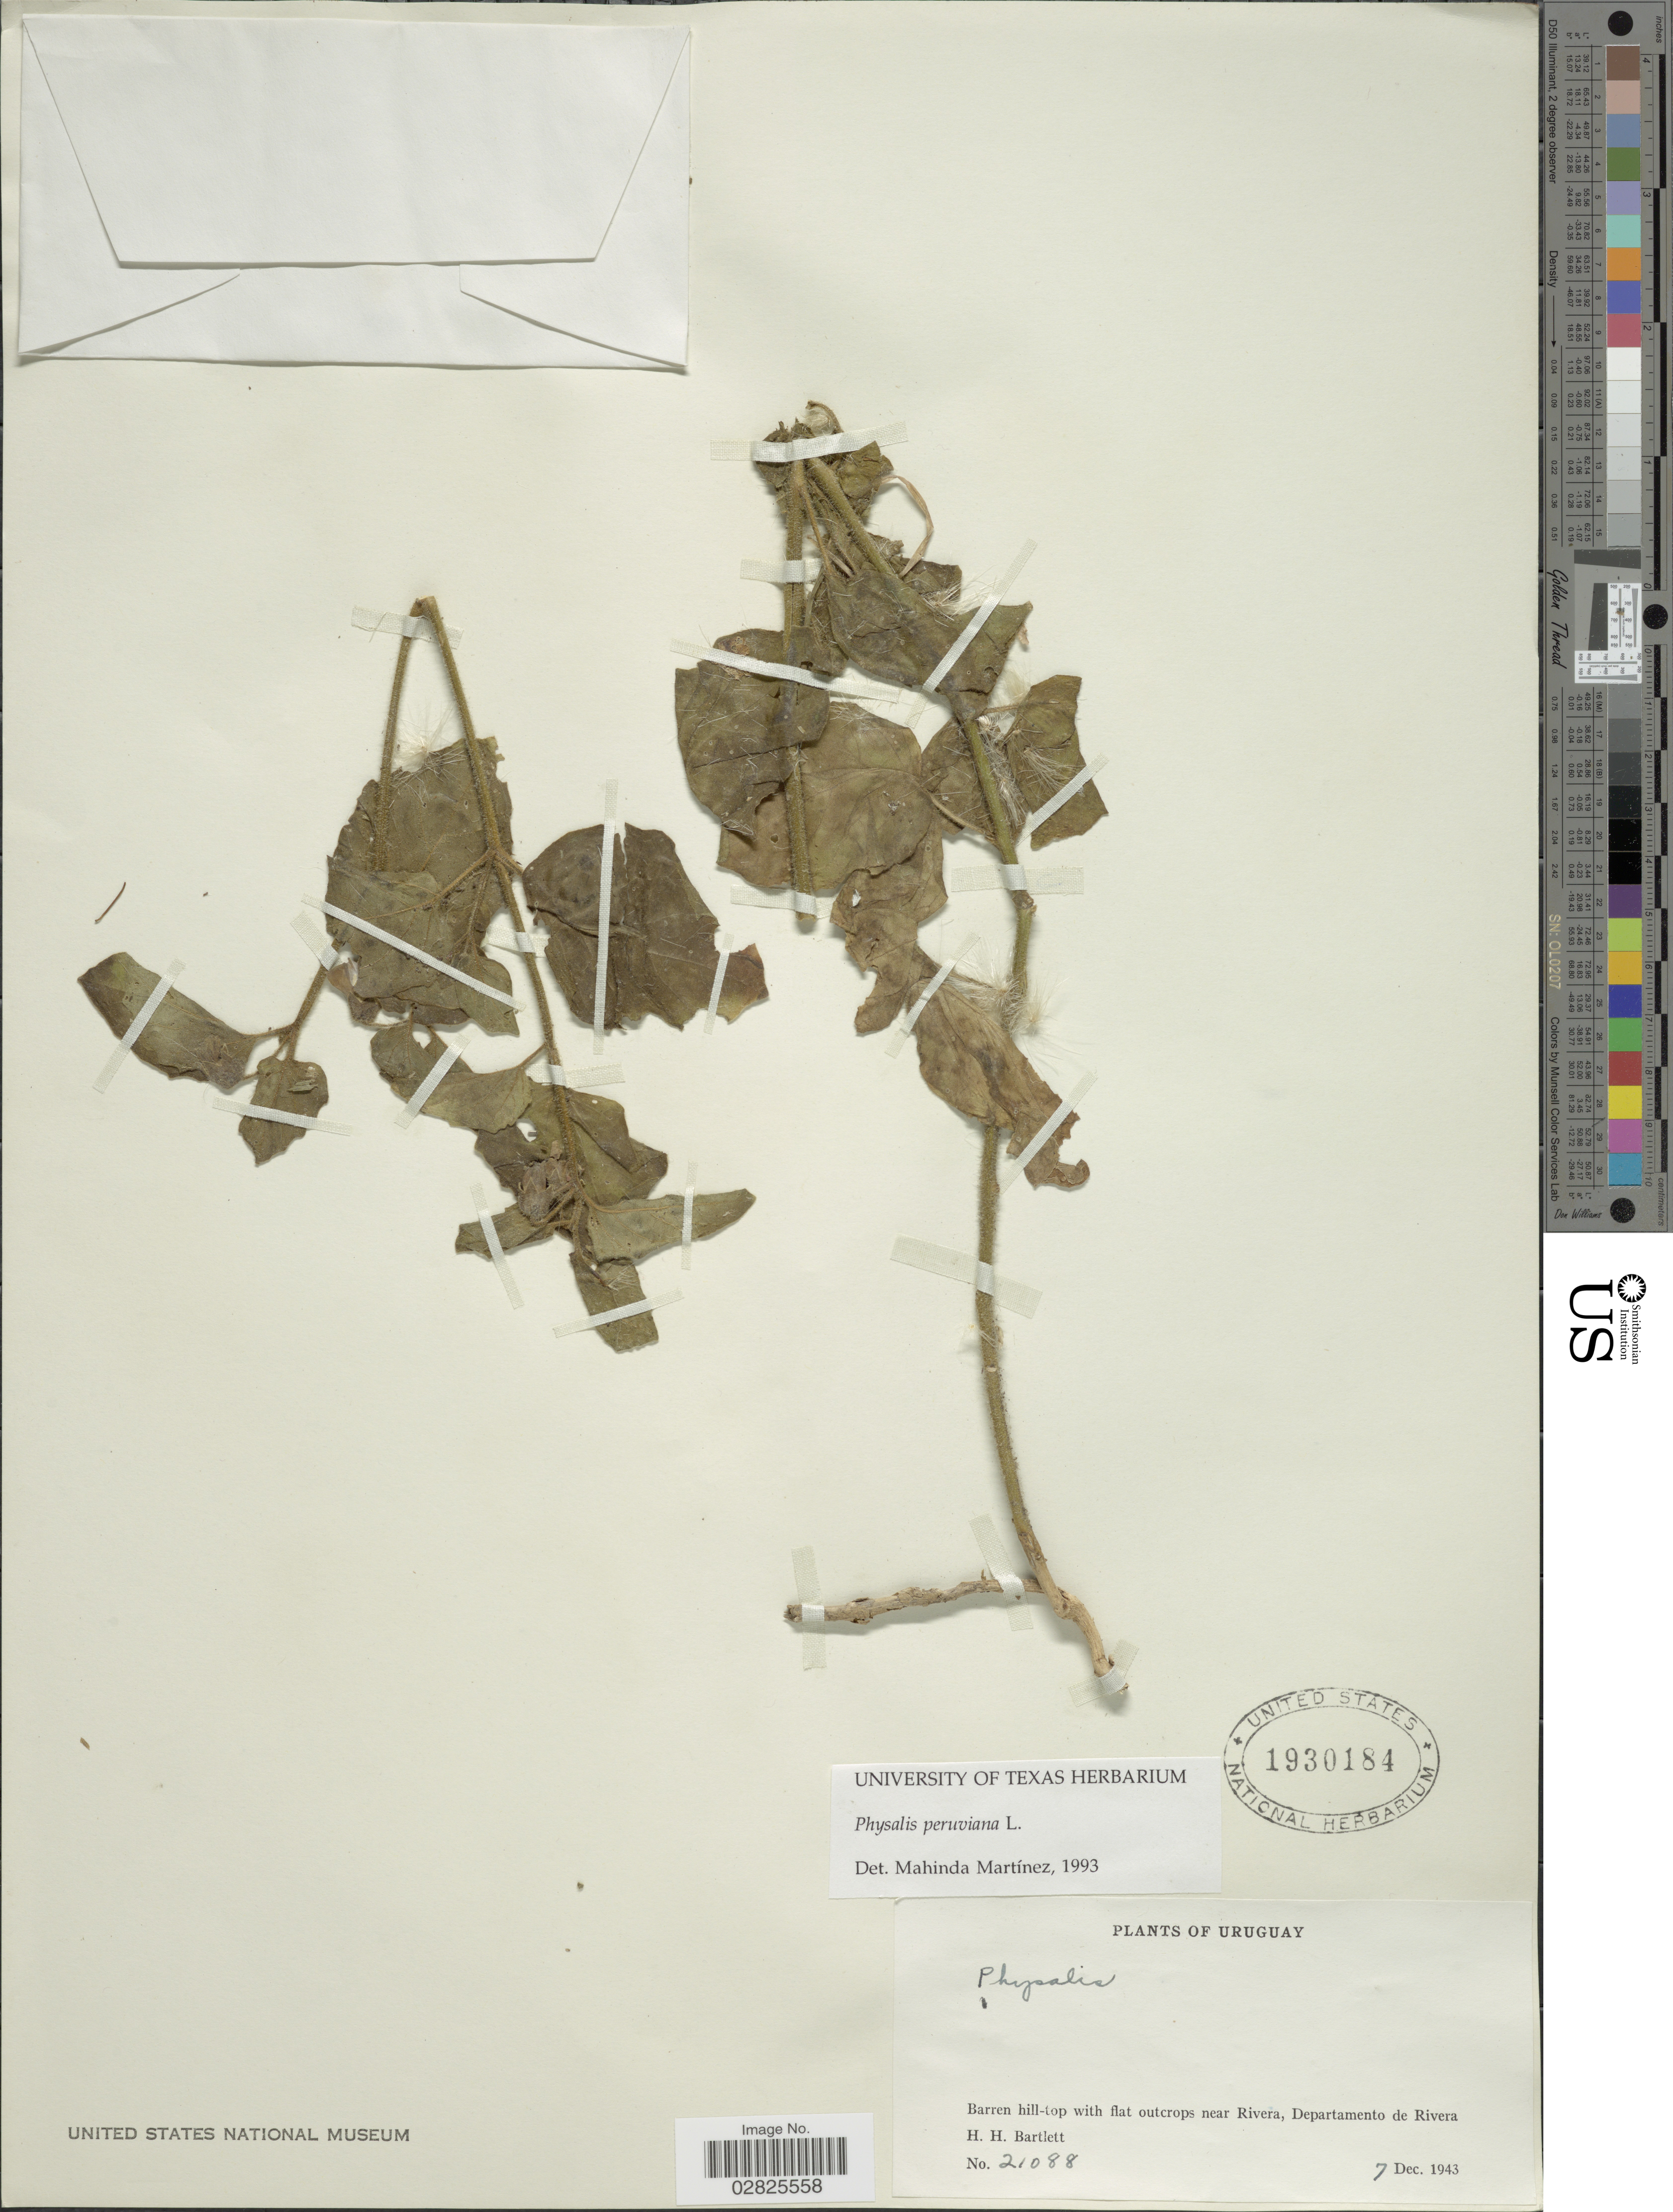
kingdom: Plantae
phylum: Tracheophyta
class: Magnoliopsida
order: Solanales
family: Solanaceae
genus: Physalis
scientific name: Physalis peruviana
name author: L.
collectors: H. H. Bartlett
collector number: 21088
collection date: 1943-12-07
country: Uruguay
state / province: Rivera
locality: Barren hill-top with flat outcrops near Rivera, Departamento de Rivera.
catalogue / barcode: US 1930184